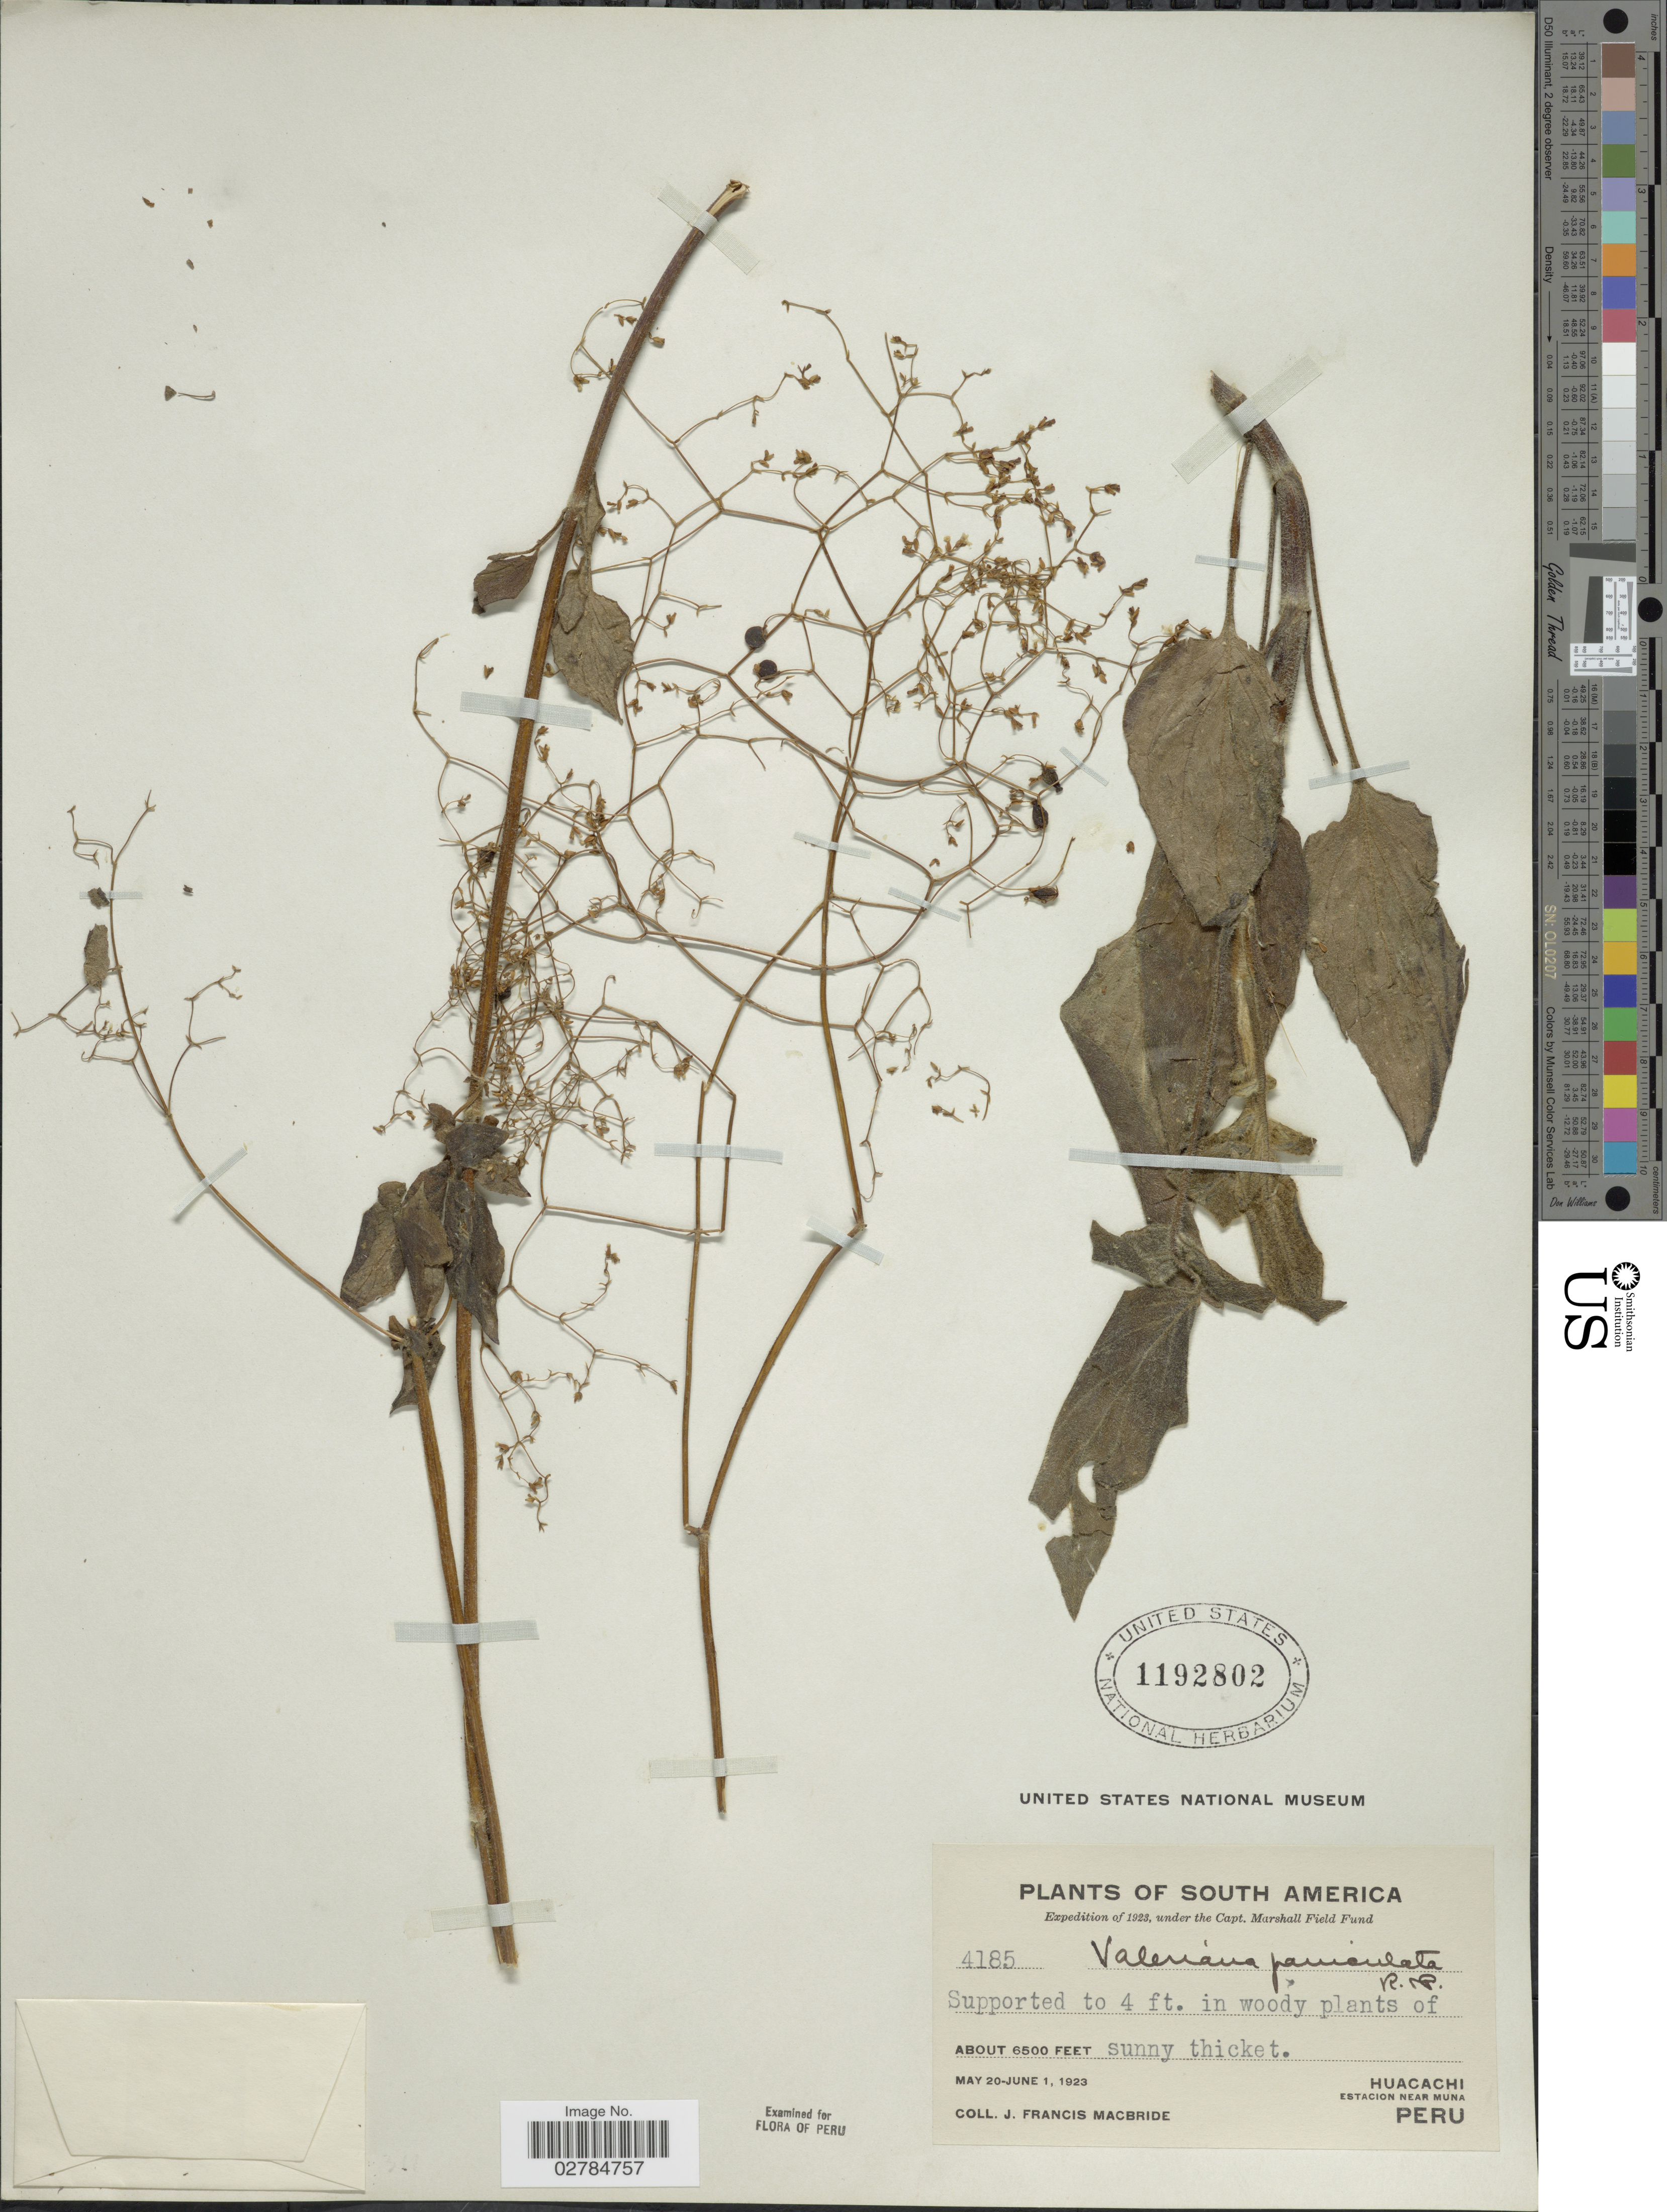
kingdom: Plantae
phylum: Tracheophyta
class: Magnoliopsida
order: Dipsacales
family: Caprifoliaceae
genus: Valeriana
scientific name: Valeriana malvacea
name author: Graebn.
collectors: J. F. Macbride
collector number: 4185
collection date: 1923-05-20/1923-06-01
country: Peru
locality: Huacachi, Estacion near Muna.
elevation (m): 1981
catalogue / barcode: US 1192802